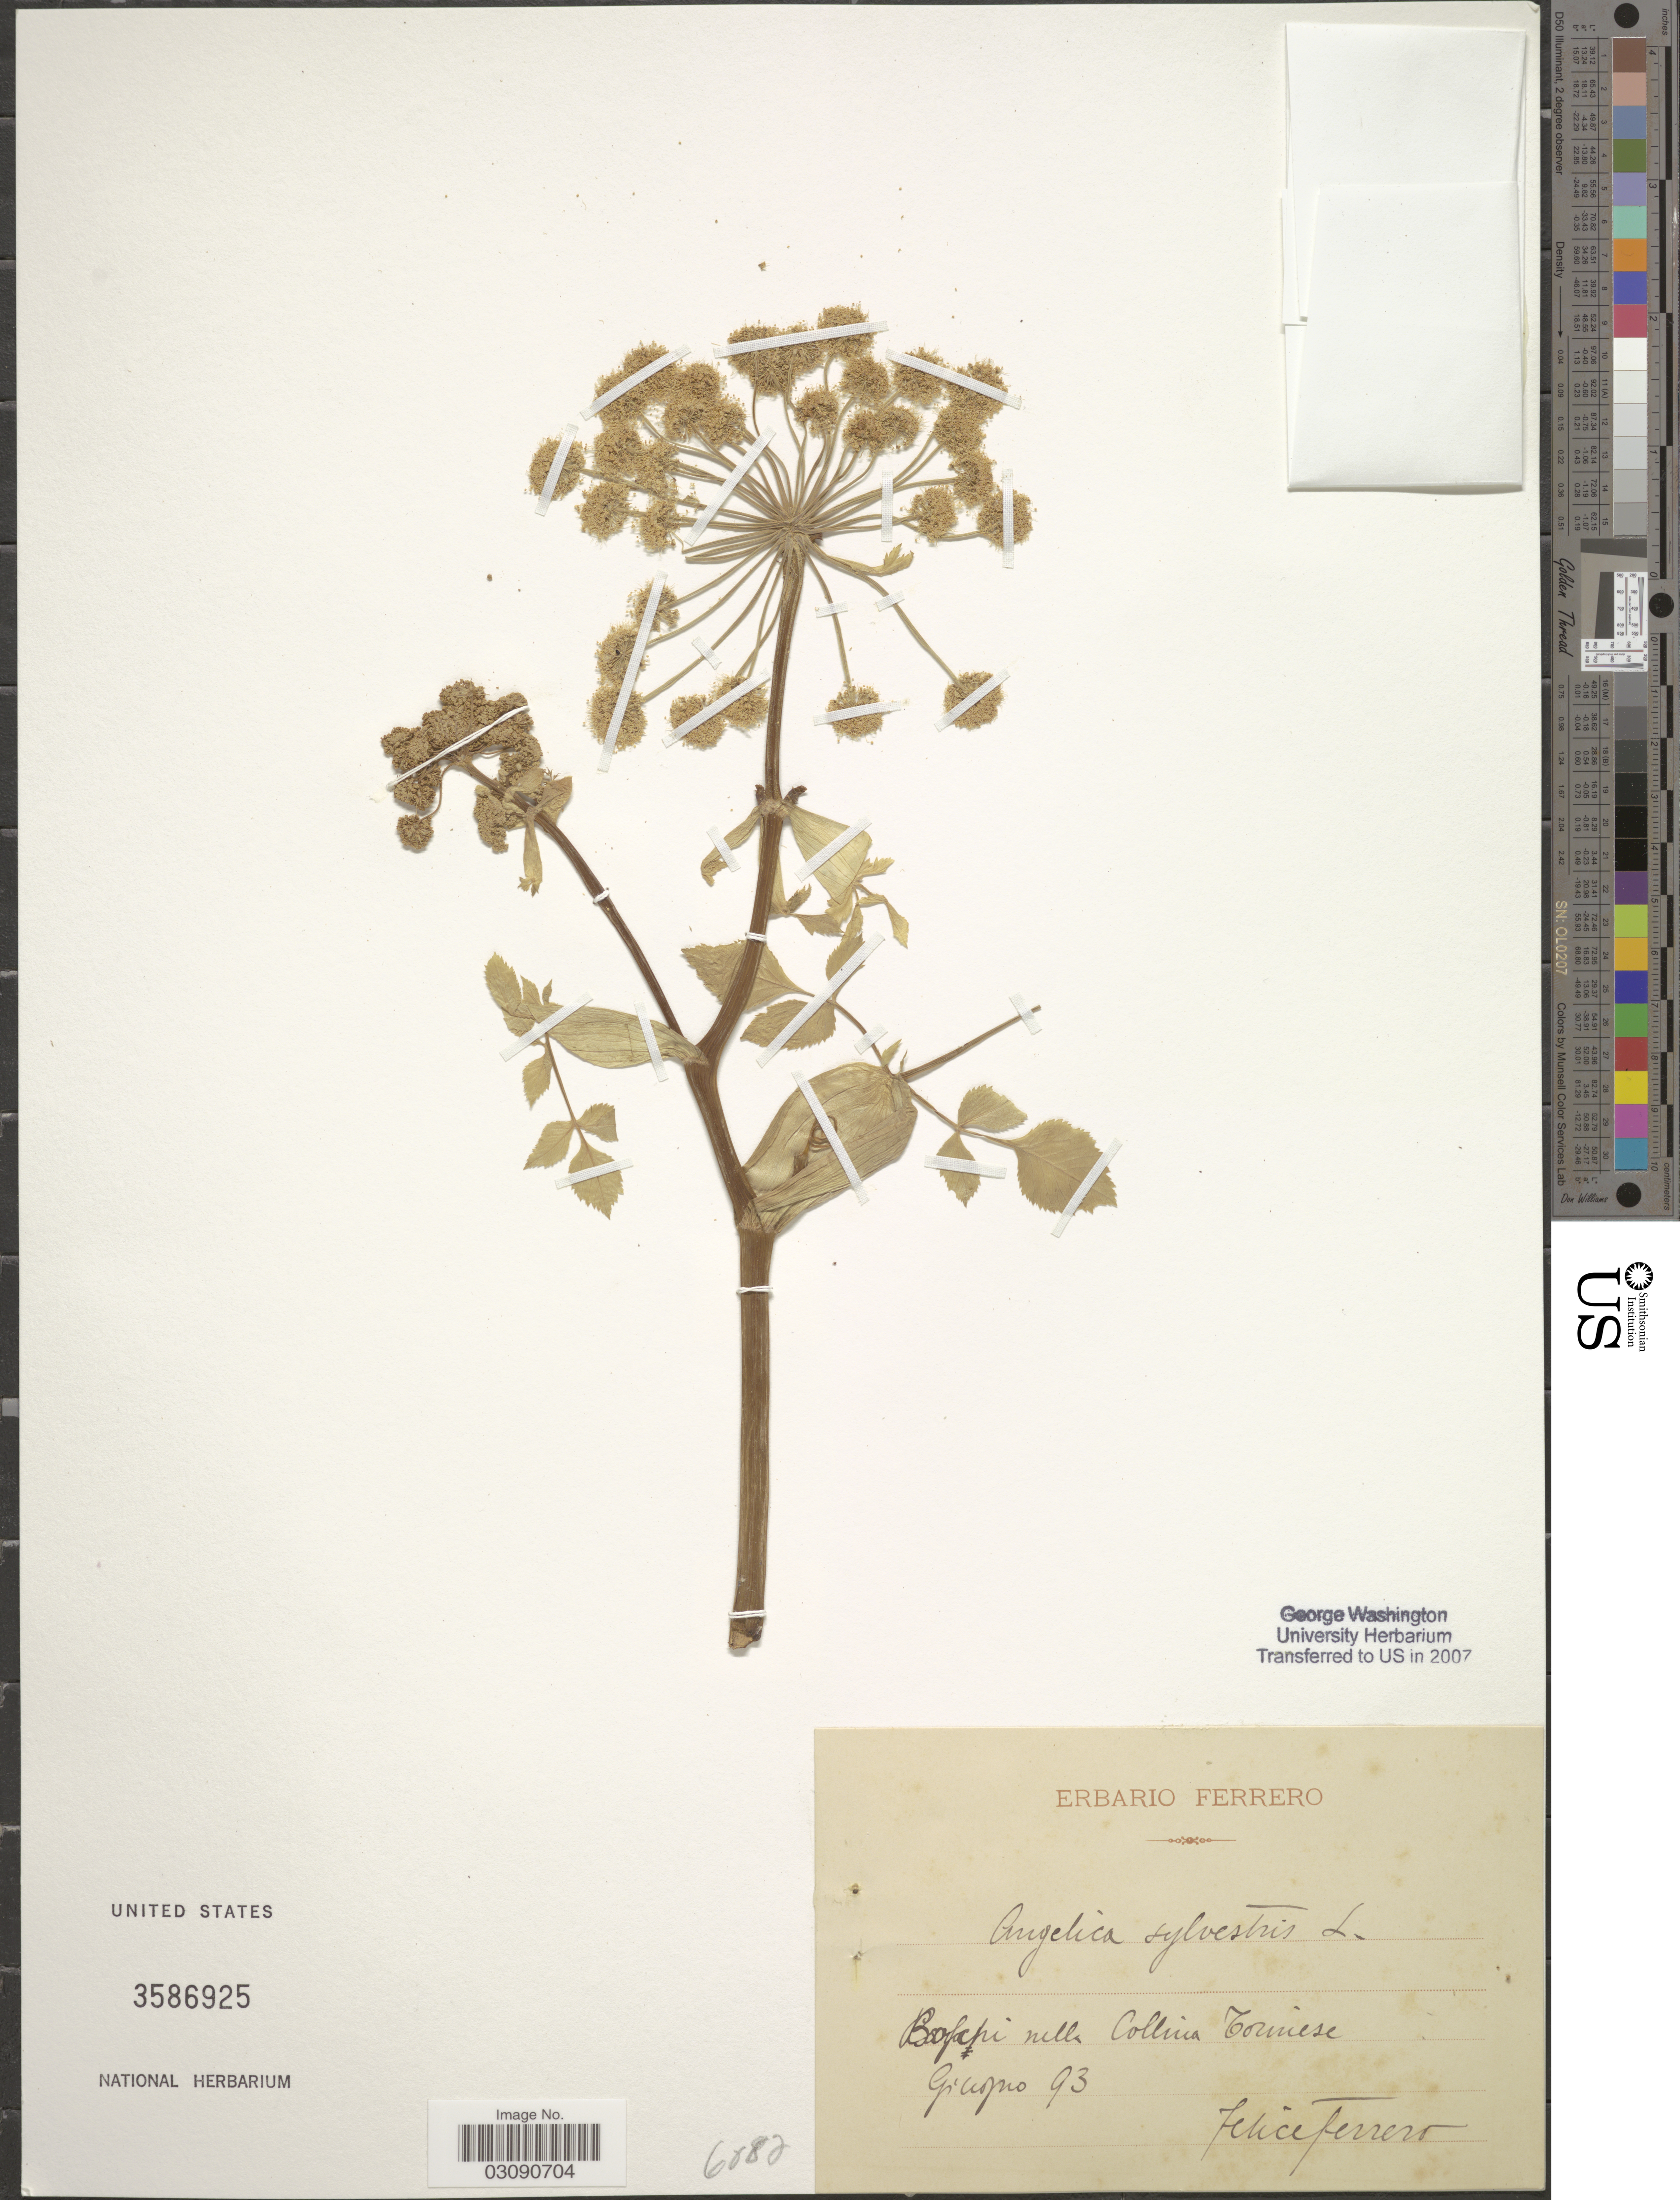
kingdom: Plantae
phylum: Tracheophyta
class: Magnoliopsida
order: Apiales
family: Apiaceae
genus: Angelica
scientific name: Angelica sylvestris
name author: L.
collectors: F. Ferrero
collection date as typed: Transcribed d/m/y: //93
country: Italy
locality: Bafchi [interpreted] nella [interpreted] Collina Torinese, Giciogno [interpreted].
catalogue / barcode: US 3586925